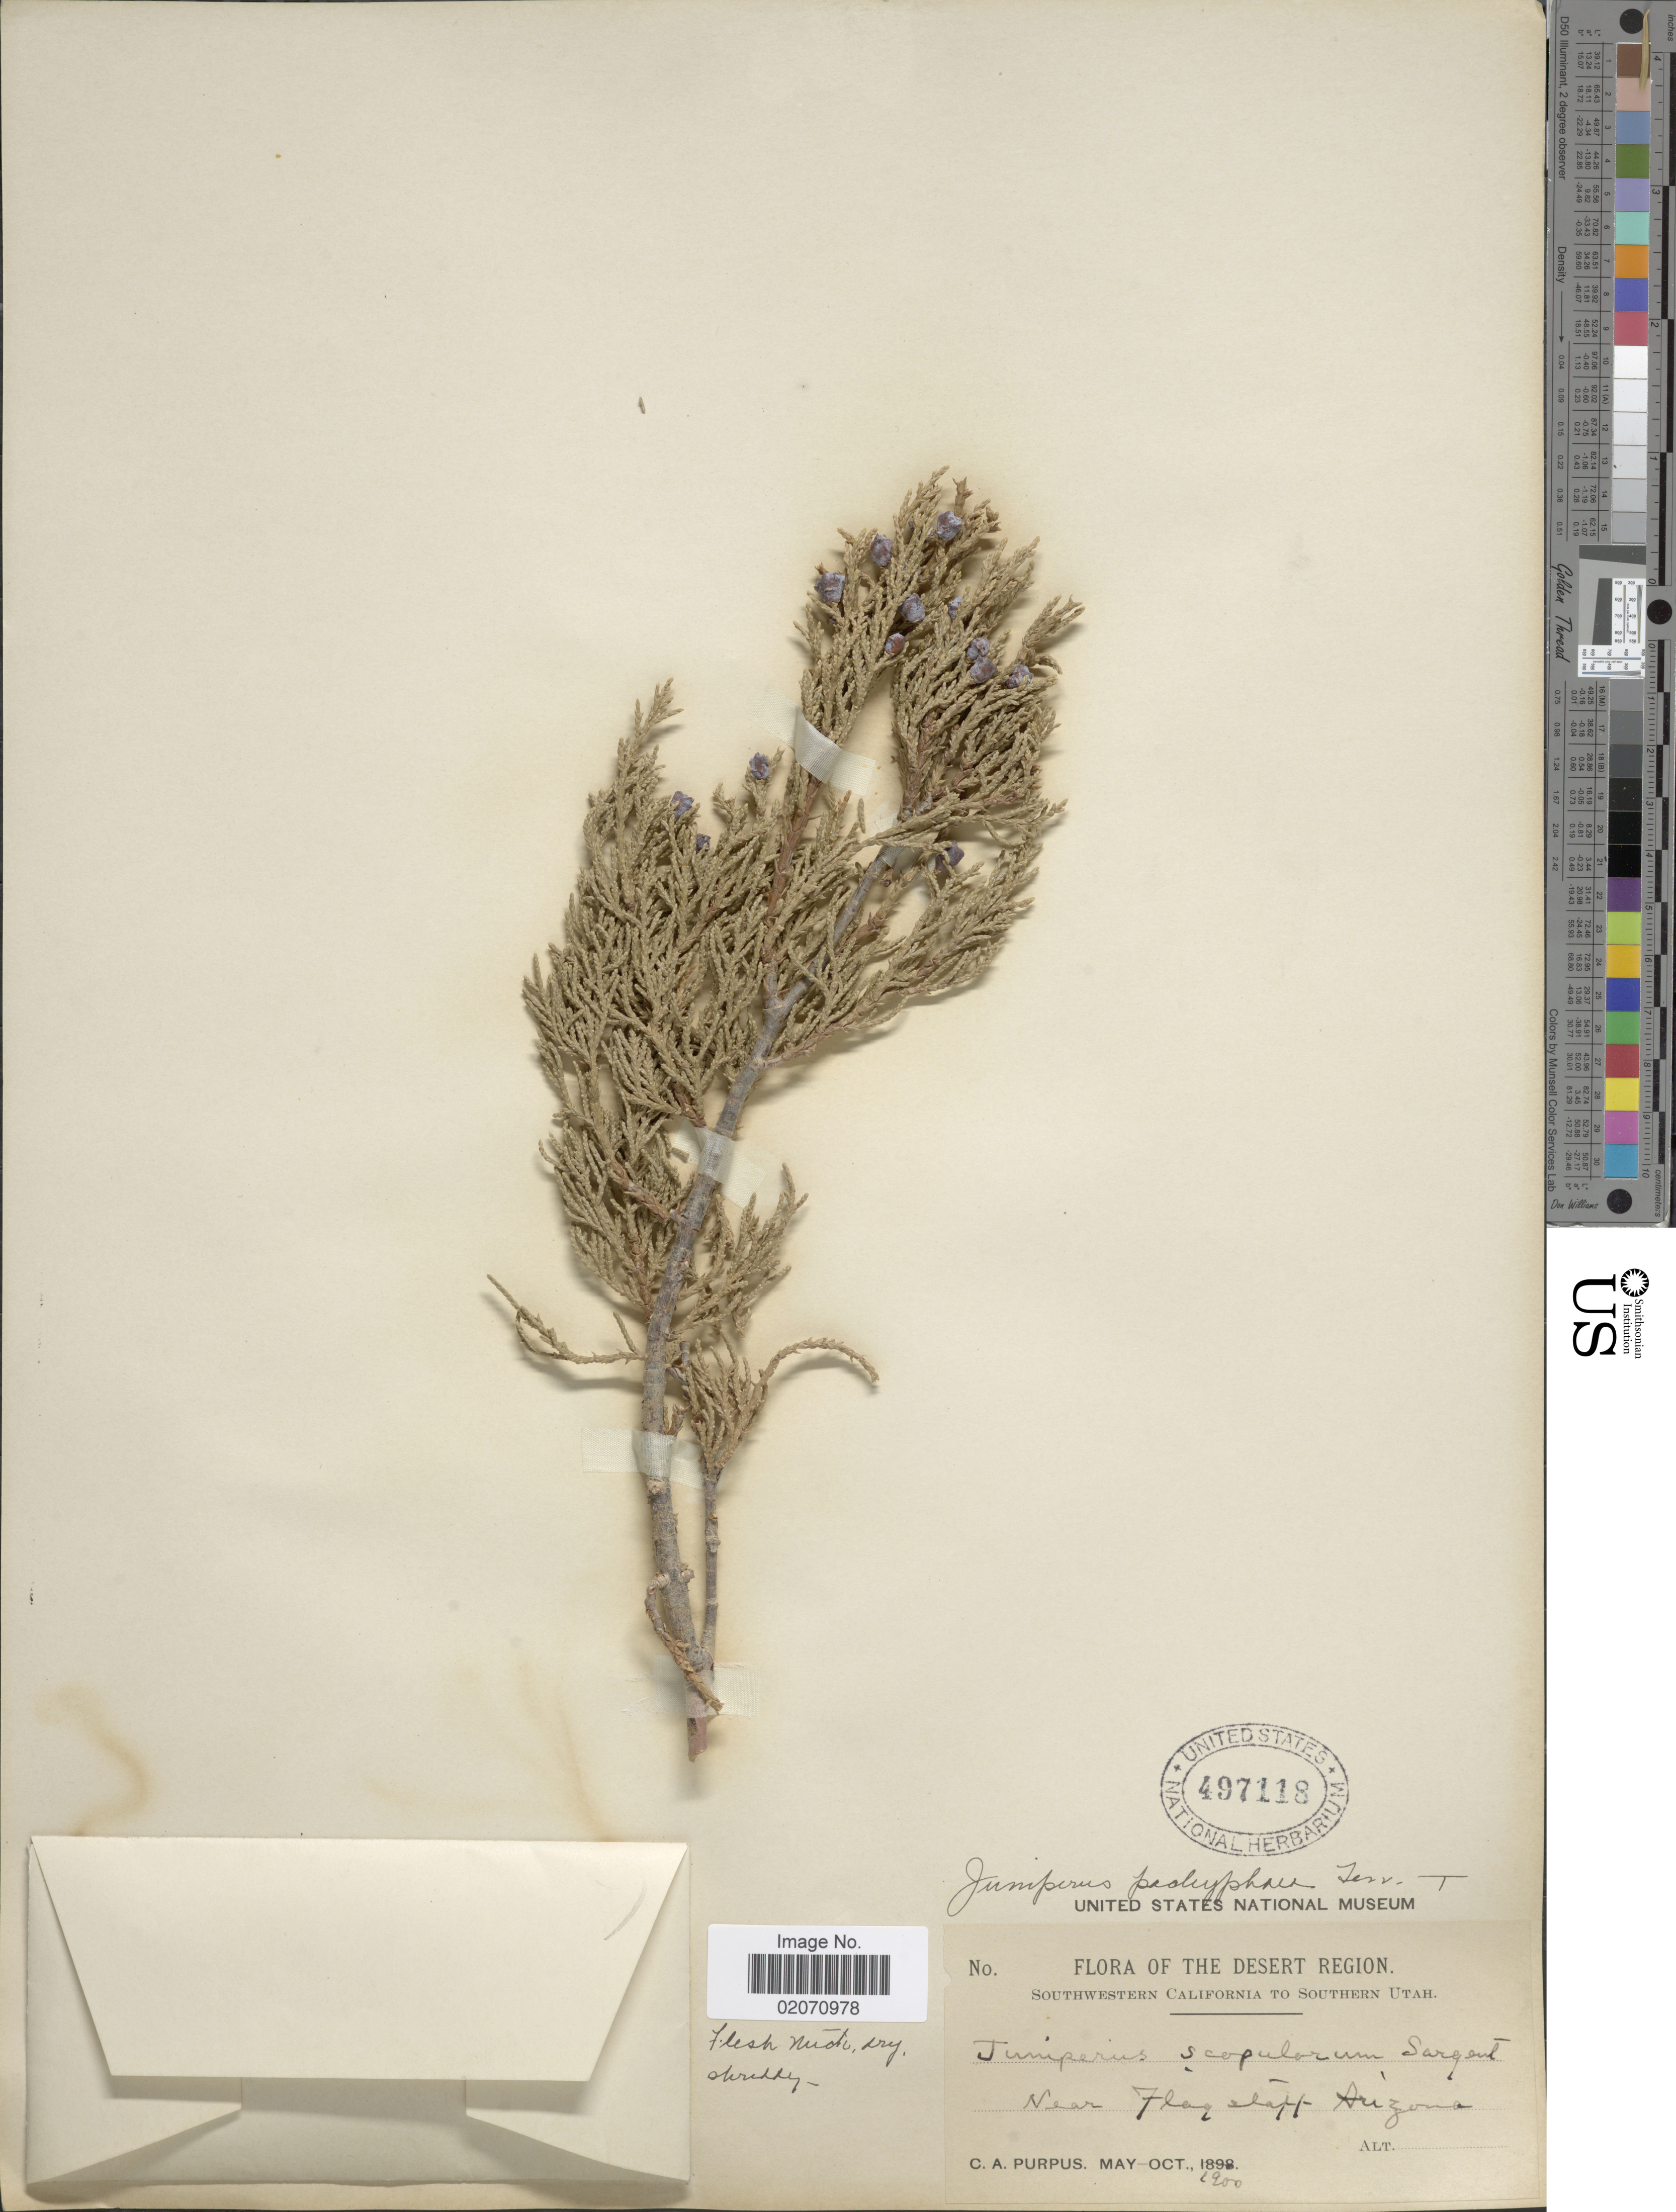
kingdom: Plantae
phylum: Tracheophyta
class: Pinopsida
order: Pinales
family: Cupressaceae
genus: Juniperus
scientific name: Juniperus deppeana var. pachyphlaea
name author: (Torr.) Martínez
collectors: C. A. Purpus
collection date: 1900-05/1900-10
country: United States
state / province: Arizona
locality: Southwestern California to Southern Utah, Near Flagstaff Arizona, Desert Region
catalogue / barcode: US 497118